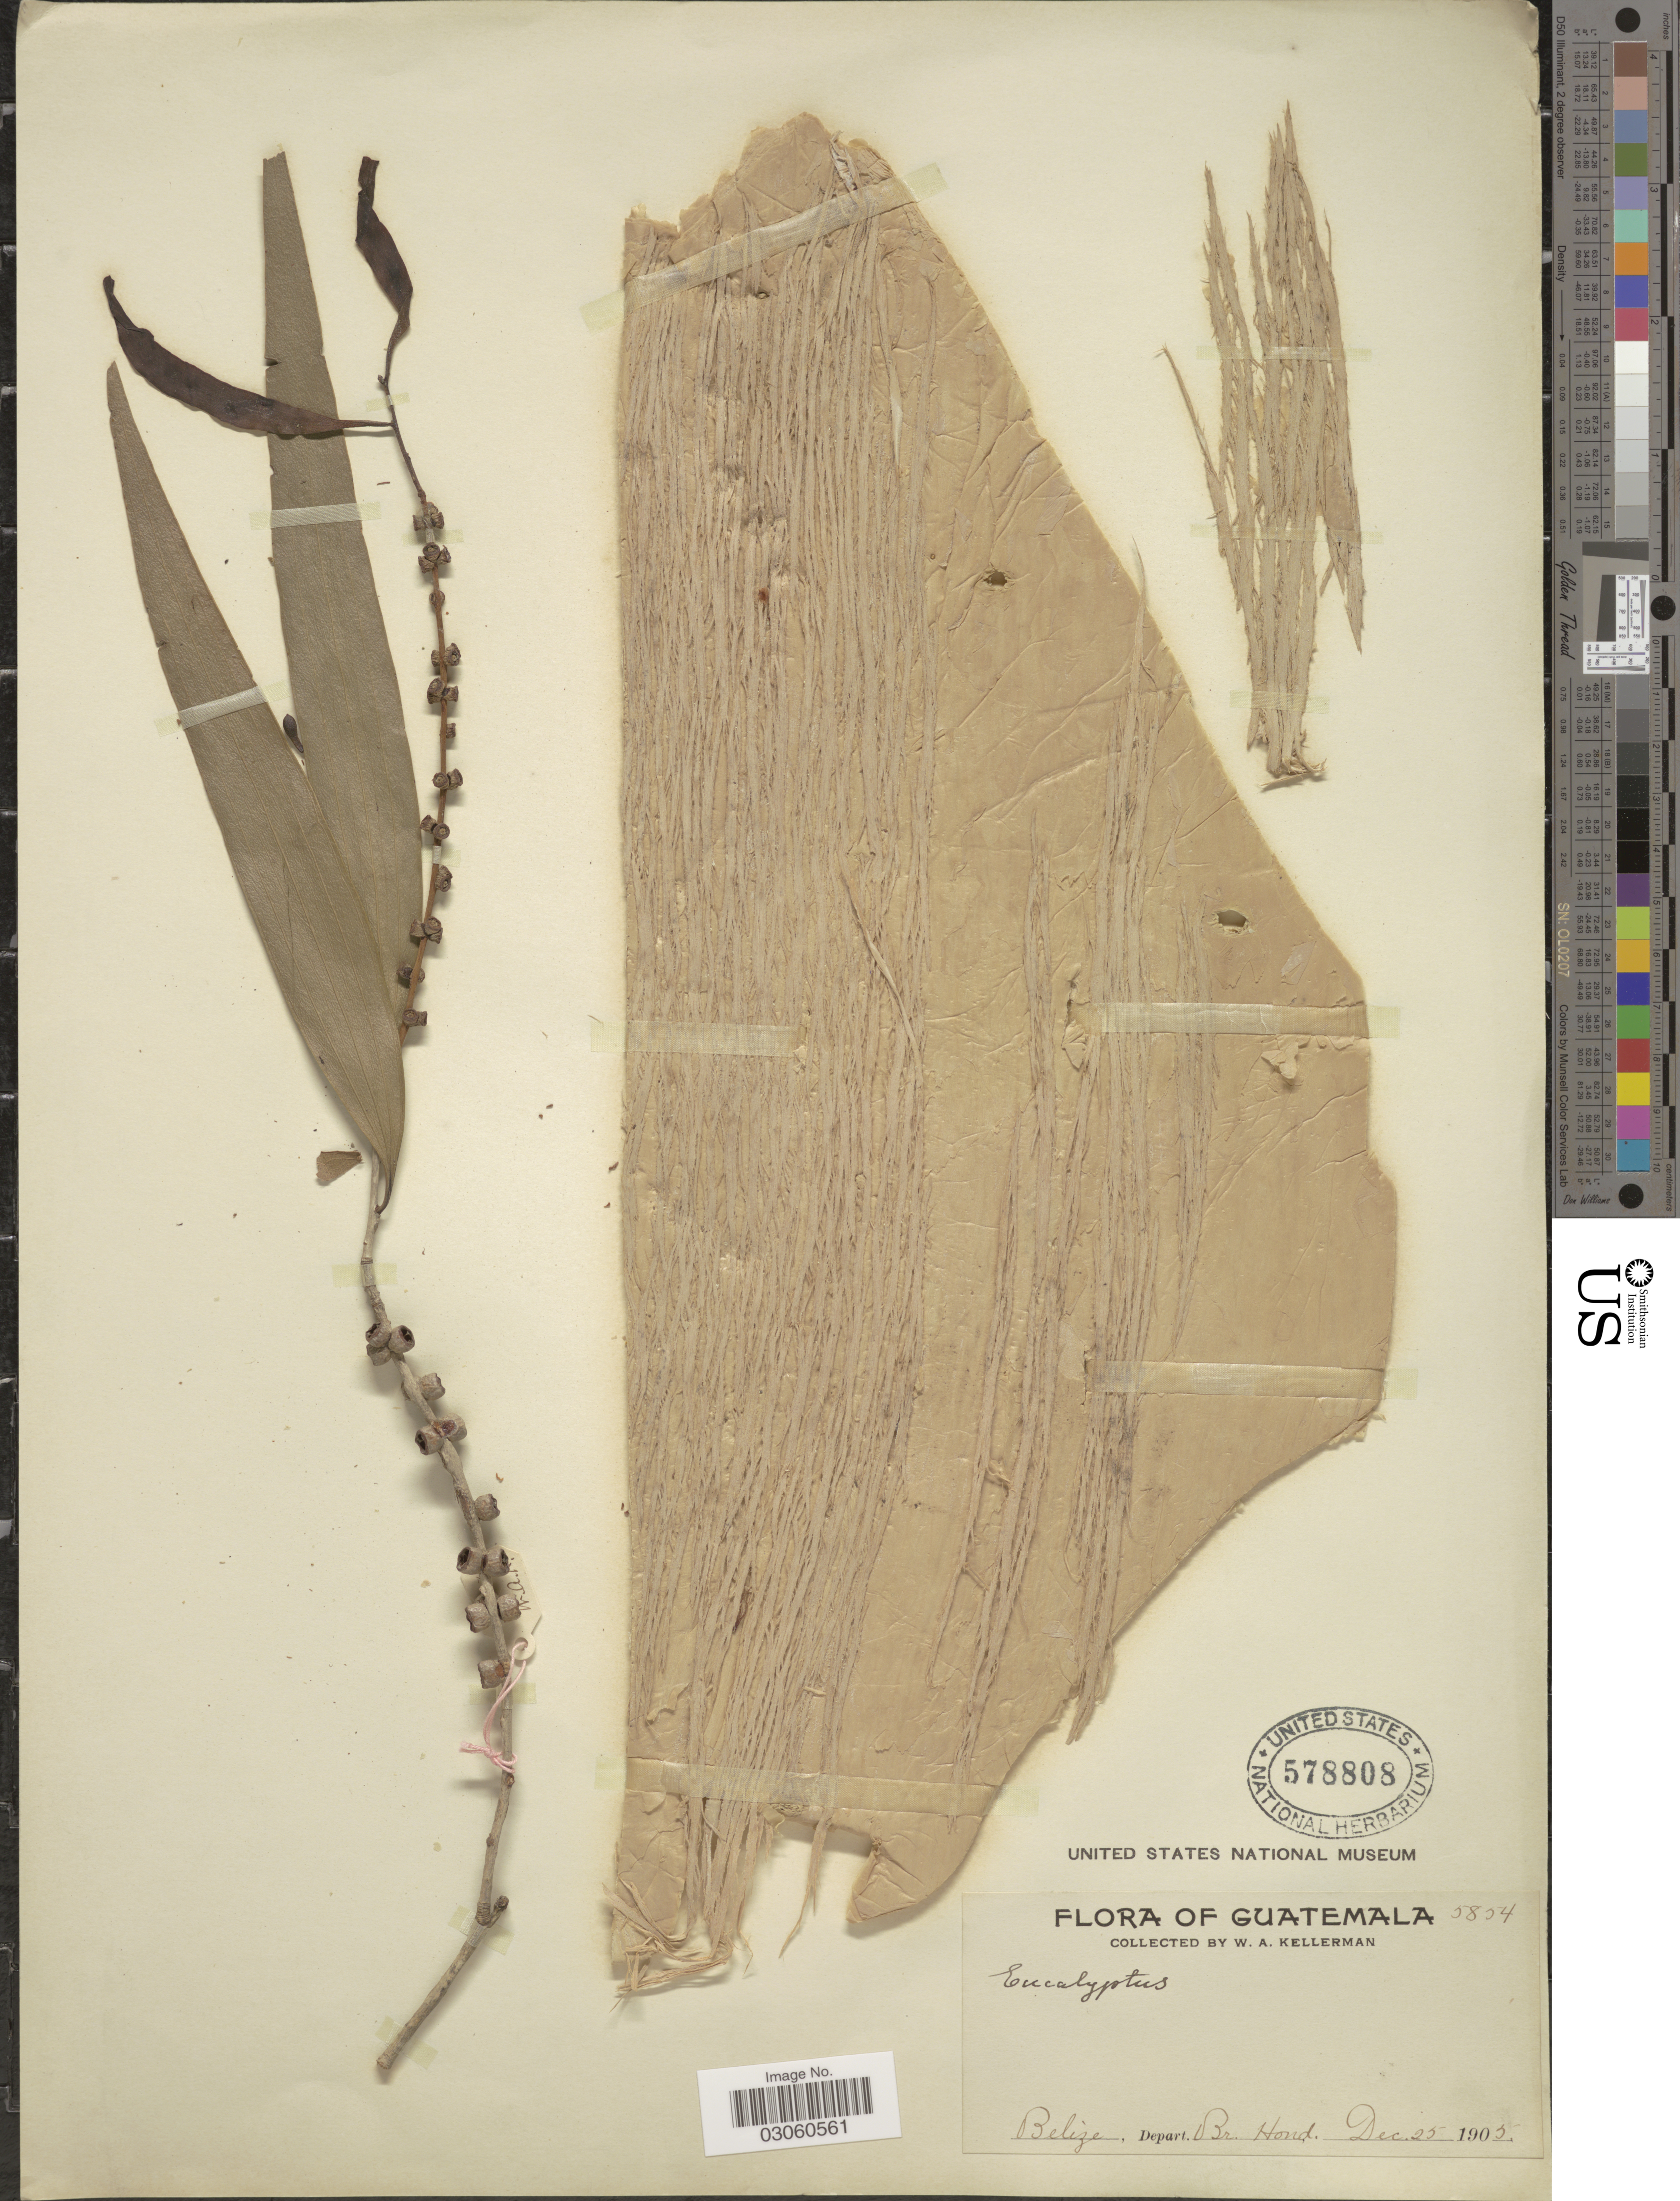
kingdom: Plantae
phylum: Tracheophyta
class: Magnoliopsida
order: Myrtales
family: Myrtaceae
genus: Eucalyptus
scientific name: Eucalyptus sp.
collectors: W. Kellerman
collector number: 5854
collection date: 1905-12-25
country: Belize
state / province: Belize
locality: Belize, Depart. Br. Hond.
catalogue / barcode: US 578808